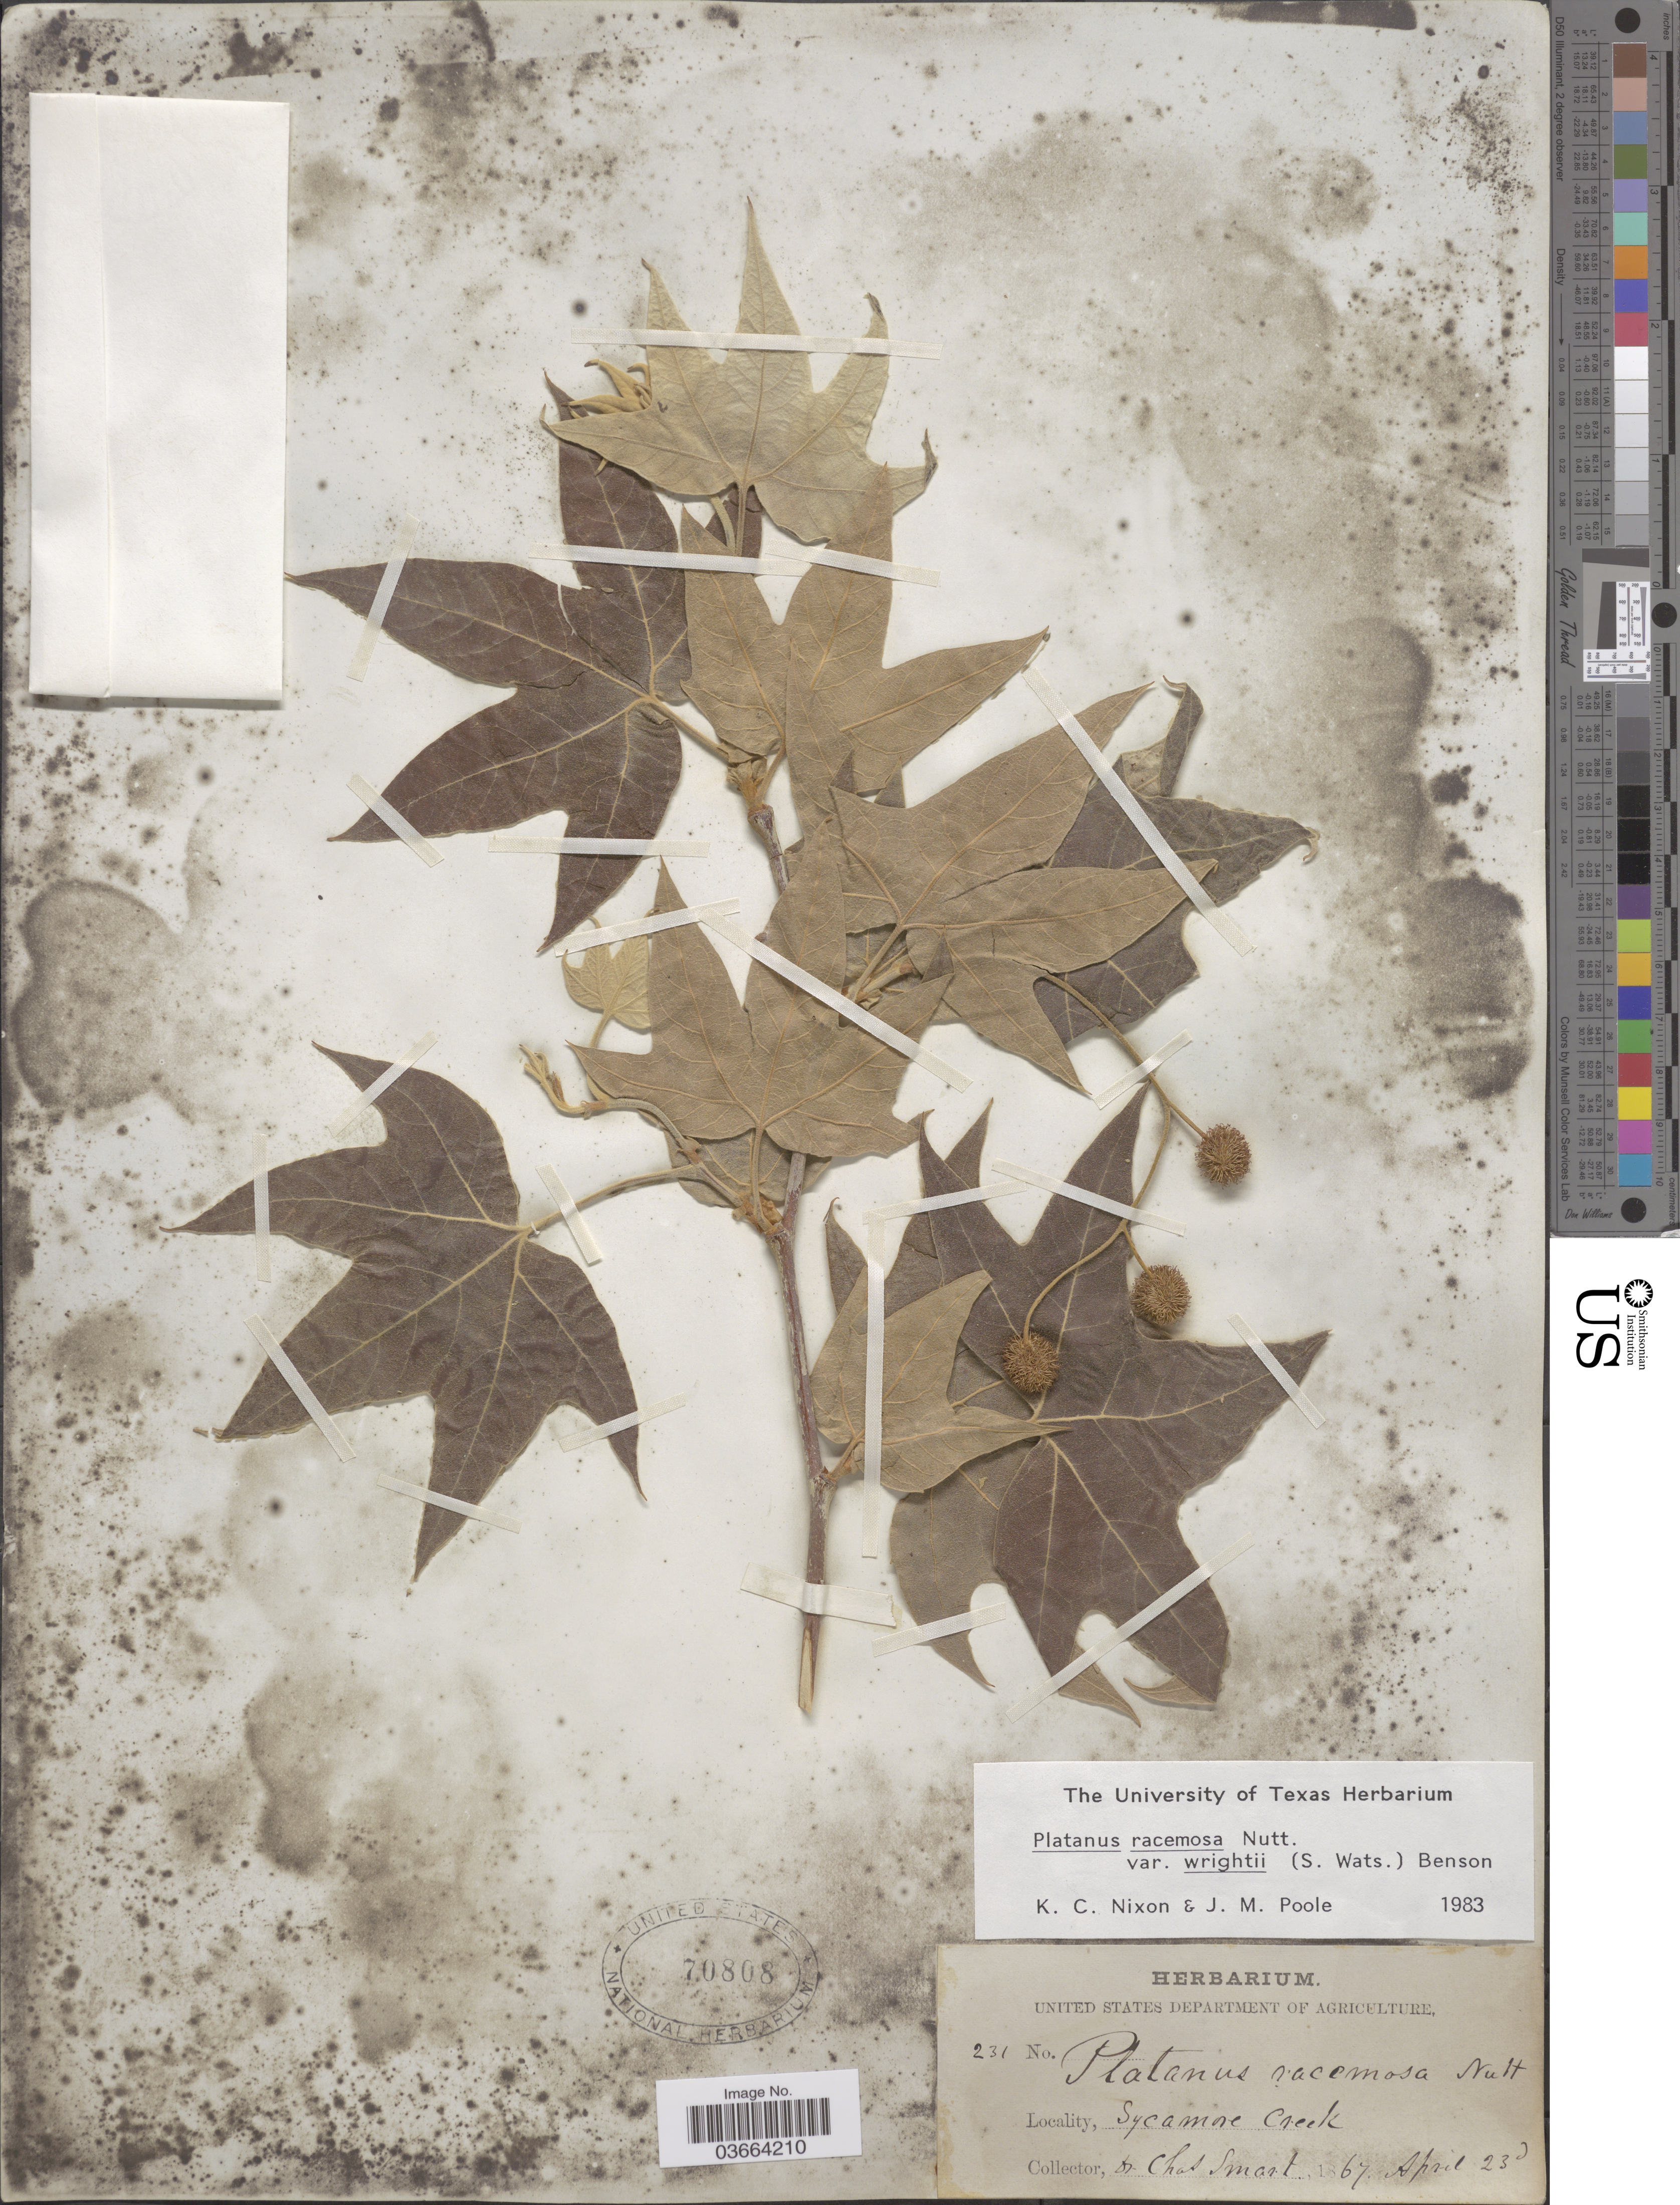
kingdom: Plantae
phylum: Tracheophyta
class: Magnoliopsida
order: Proteales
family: Platanaceae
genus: Platanus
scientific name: Platanus racemosa var. wrightii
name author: (S. Watson) L.D. Benson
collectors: C. Smart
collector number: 231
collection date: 1867-04-23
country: United States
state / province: Arizona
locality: Sycamore Creek.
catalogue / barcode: US 70808